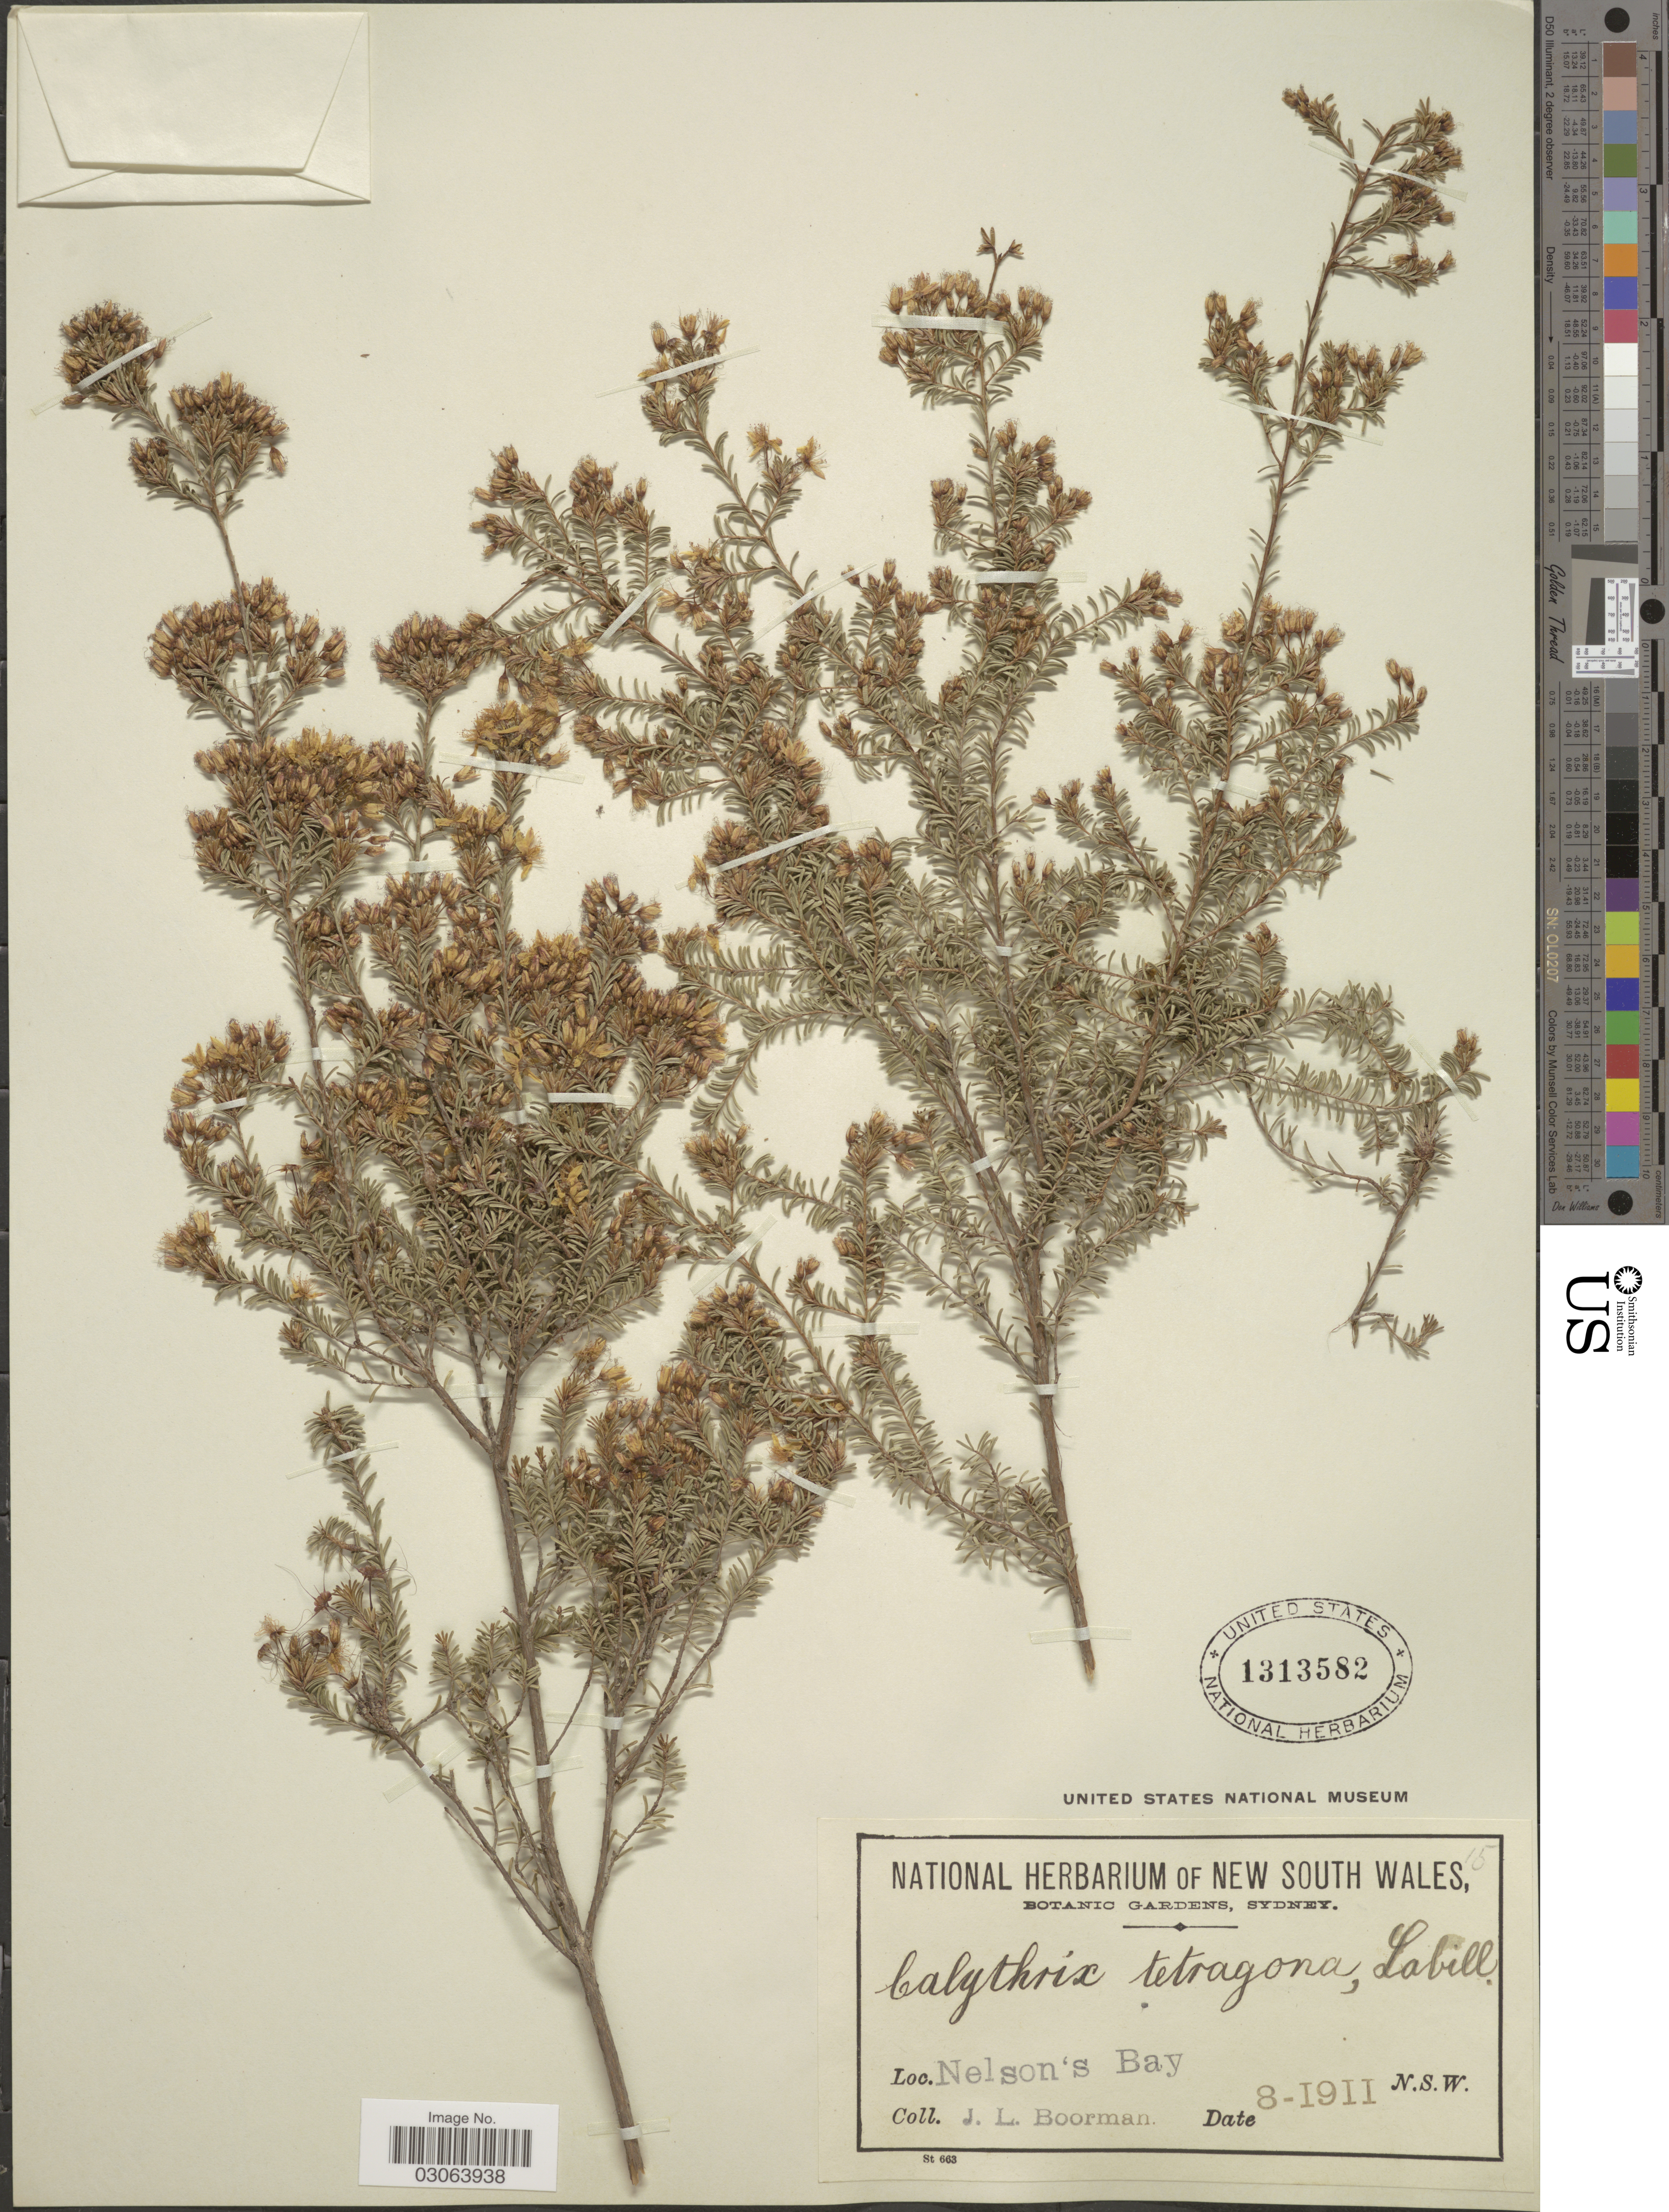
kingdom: Plantae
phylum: Tracheophyta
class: Magnoliopsida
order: Myrtales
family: Myrtaceae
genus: Calytrix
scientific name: Calytrix tetragona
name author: Labill.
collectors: J. Boorman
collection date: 1911-08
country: Australia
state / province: New South Wales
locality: Nelson's Bay.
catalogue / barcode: US 1313582